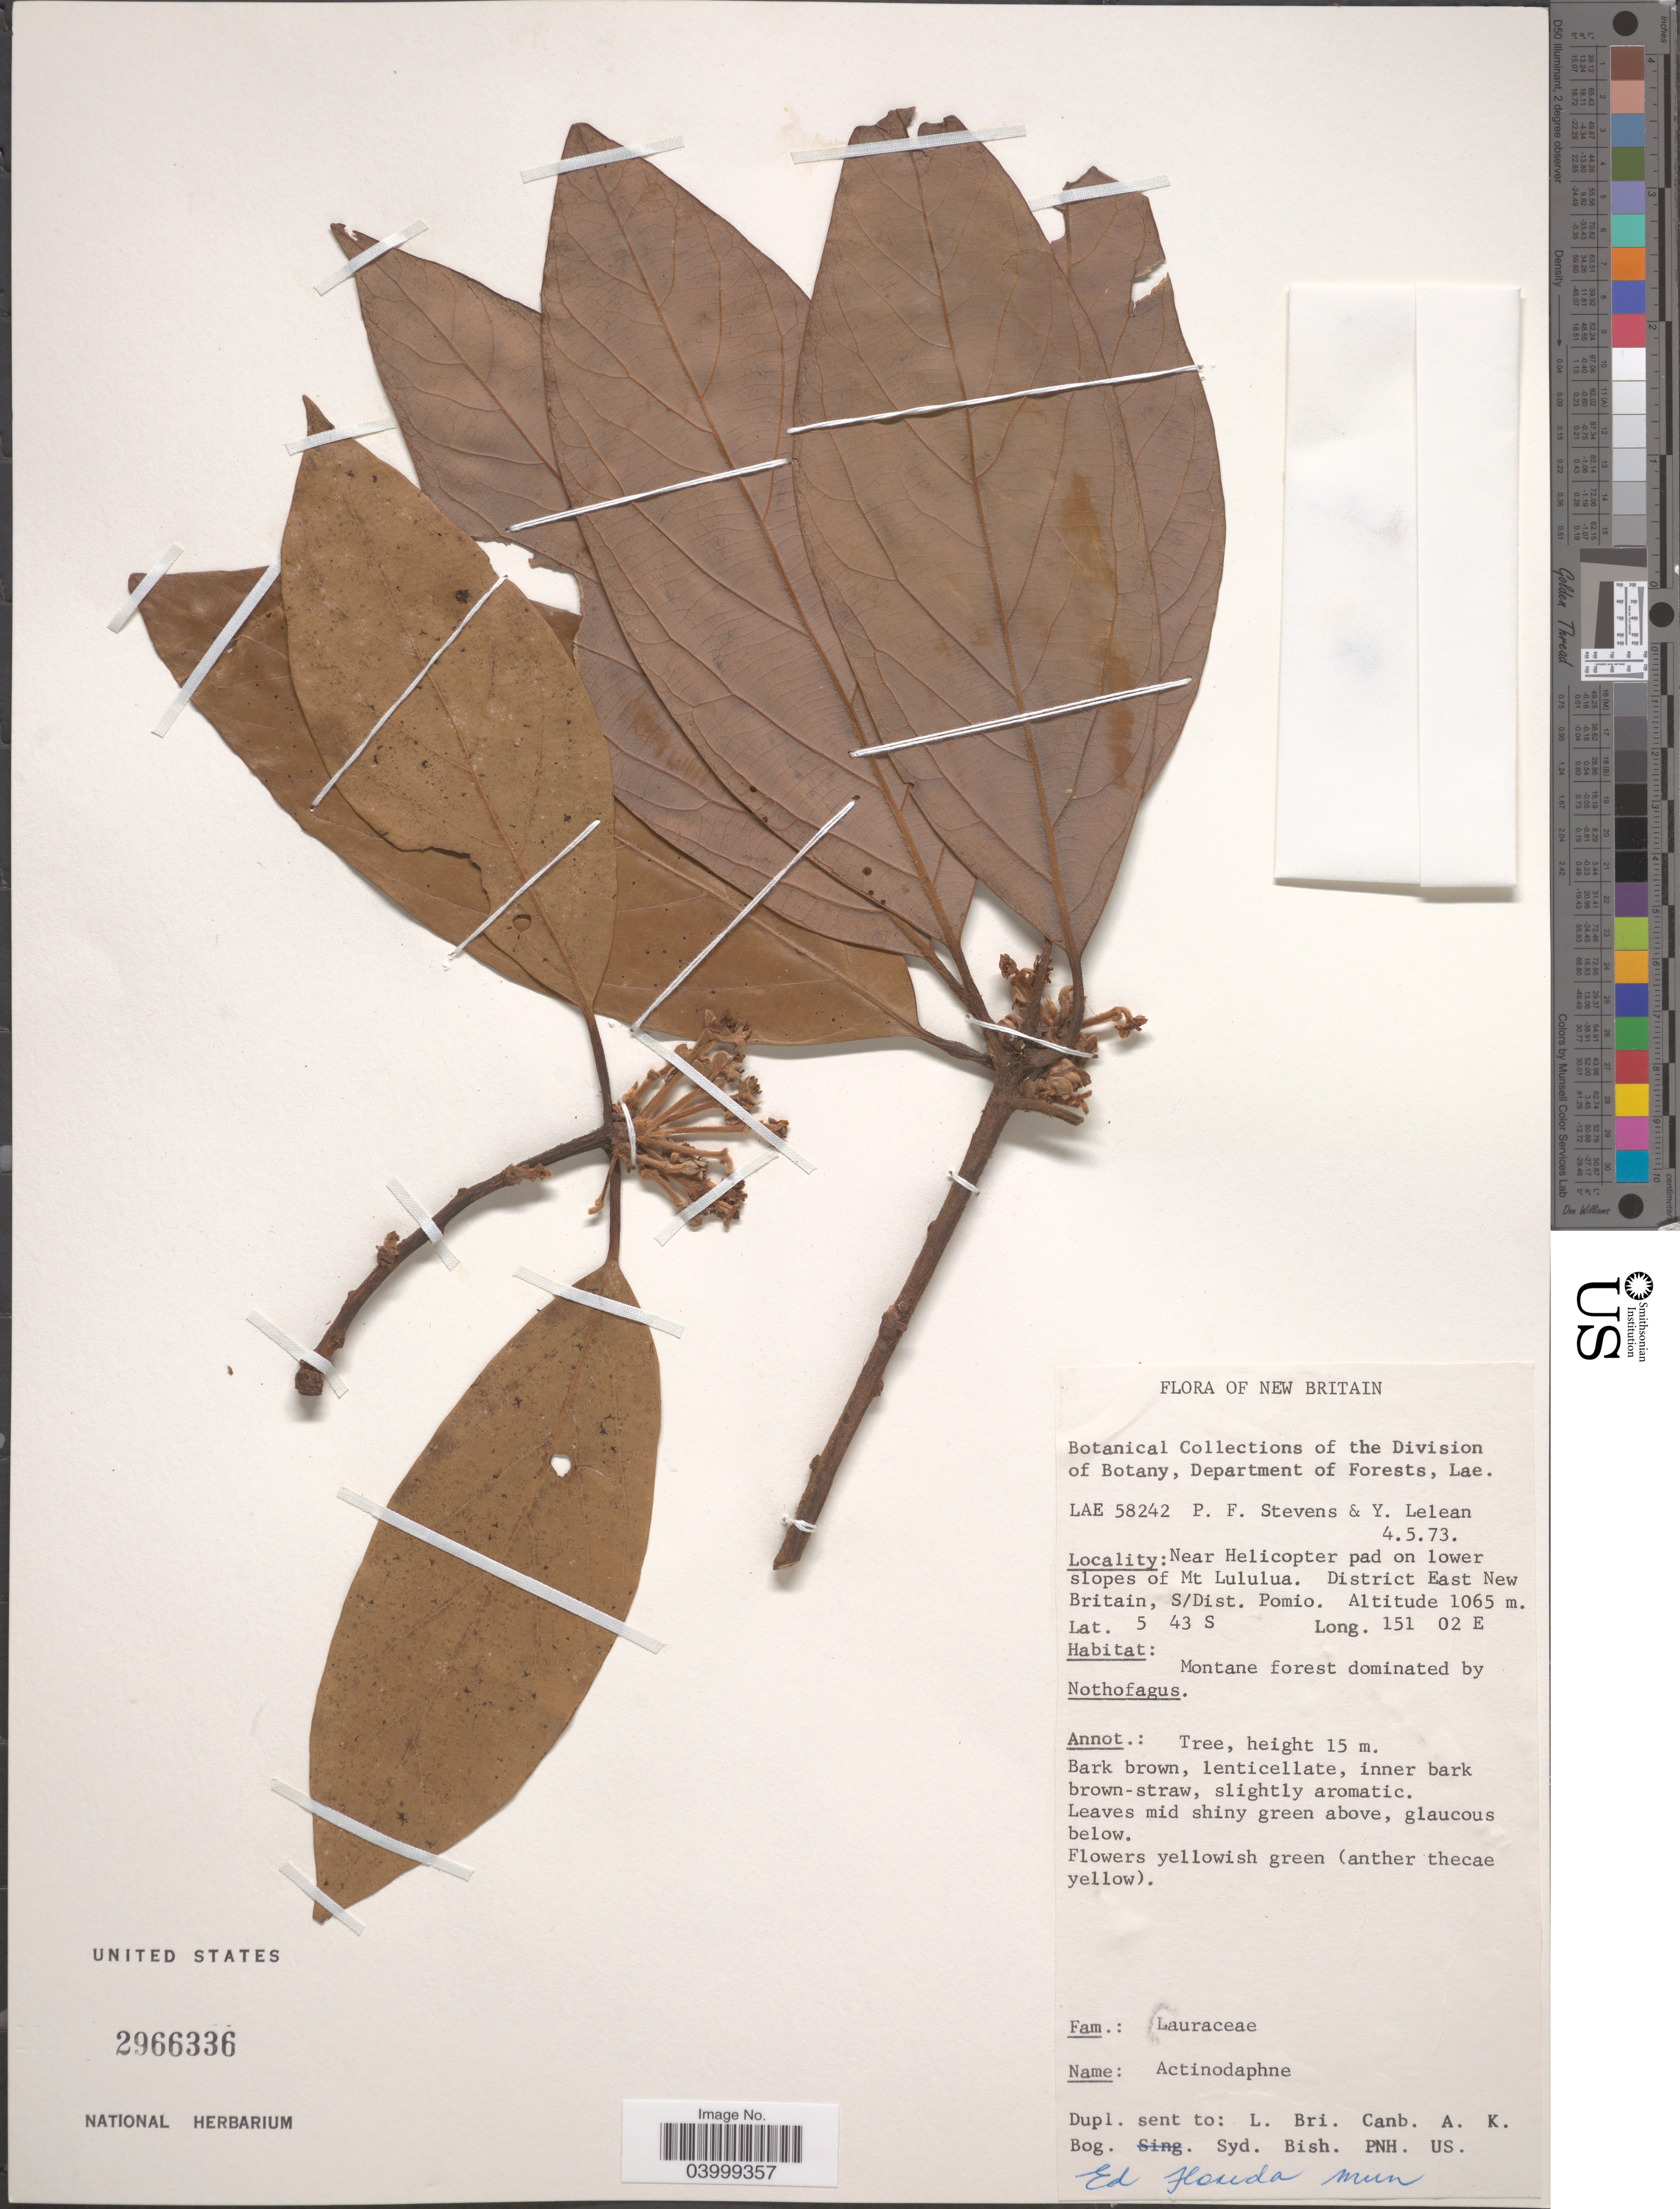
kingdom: Plantae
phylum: Tracheophyta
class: Magnoliopsida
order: Laurales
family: Lauraceae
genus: Actinodaphne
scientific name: Actinodaphne sp.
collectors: P. F. Stevens & Y. Lelean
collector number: LAE 58242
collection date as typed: Transcribed d/m/y: 4/5/73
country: Papua New Guinea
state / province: East New Britain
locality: New Britain. Near Helicopter pad on lower slopes of Mt Lululua. District East New Britain, S/Dist. Pomio.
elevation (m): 1065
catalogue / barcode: US 2966336